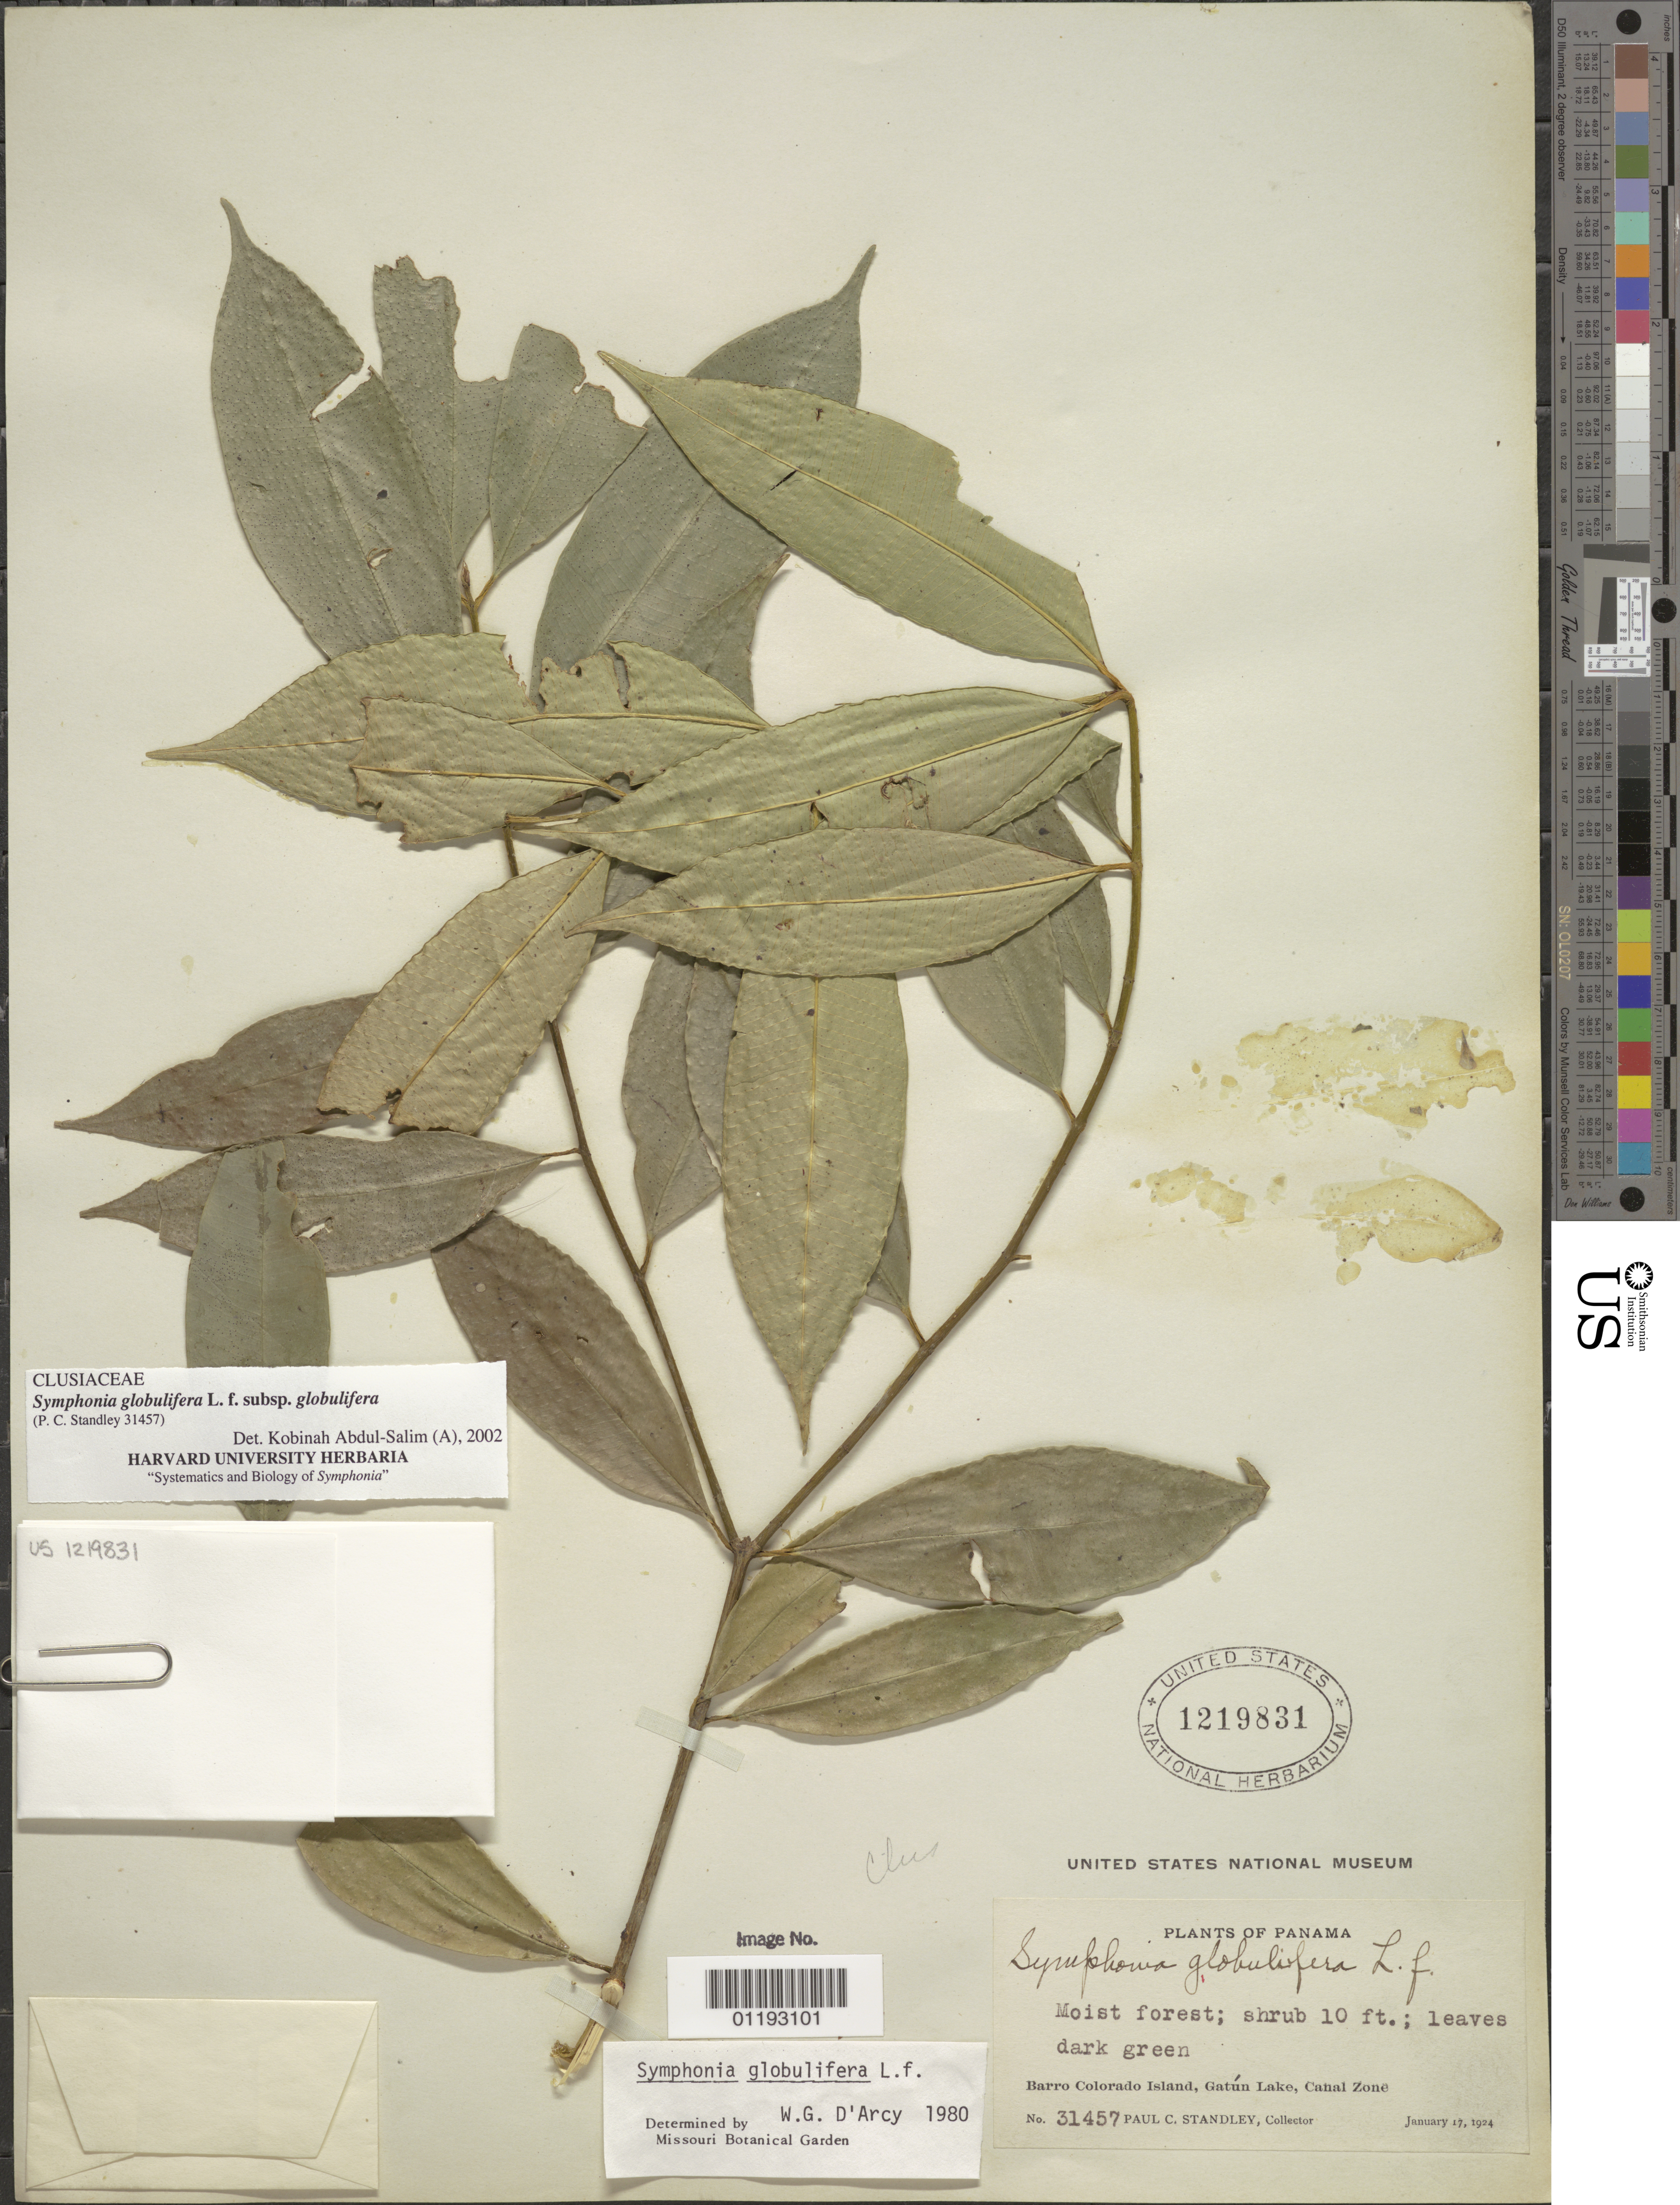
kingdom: Plantae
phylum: Tracheophyta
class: Magnoliopsida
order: Malpighiales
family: Clusiaceae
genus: Symphonia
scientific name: Symphonia globulifera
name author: L. f.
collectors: P. C. Standley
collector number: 31457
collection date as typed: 17 Jan 1924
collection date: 1924-01-17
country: Panama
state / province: Panamá Oeste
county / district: Canal Zone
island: Barro Colorado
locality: Barro Colorado Island, Gatun Lake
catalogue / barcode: US 1219831